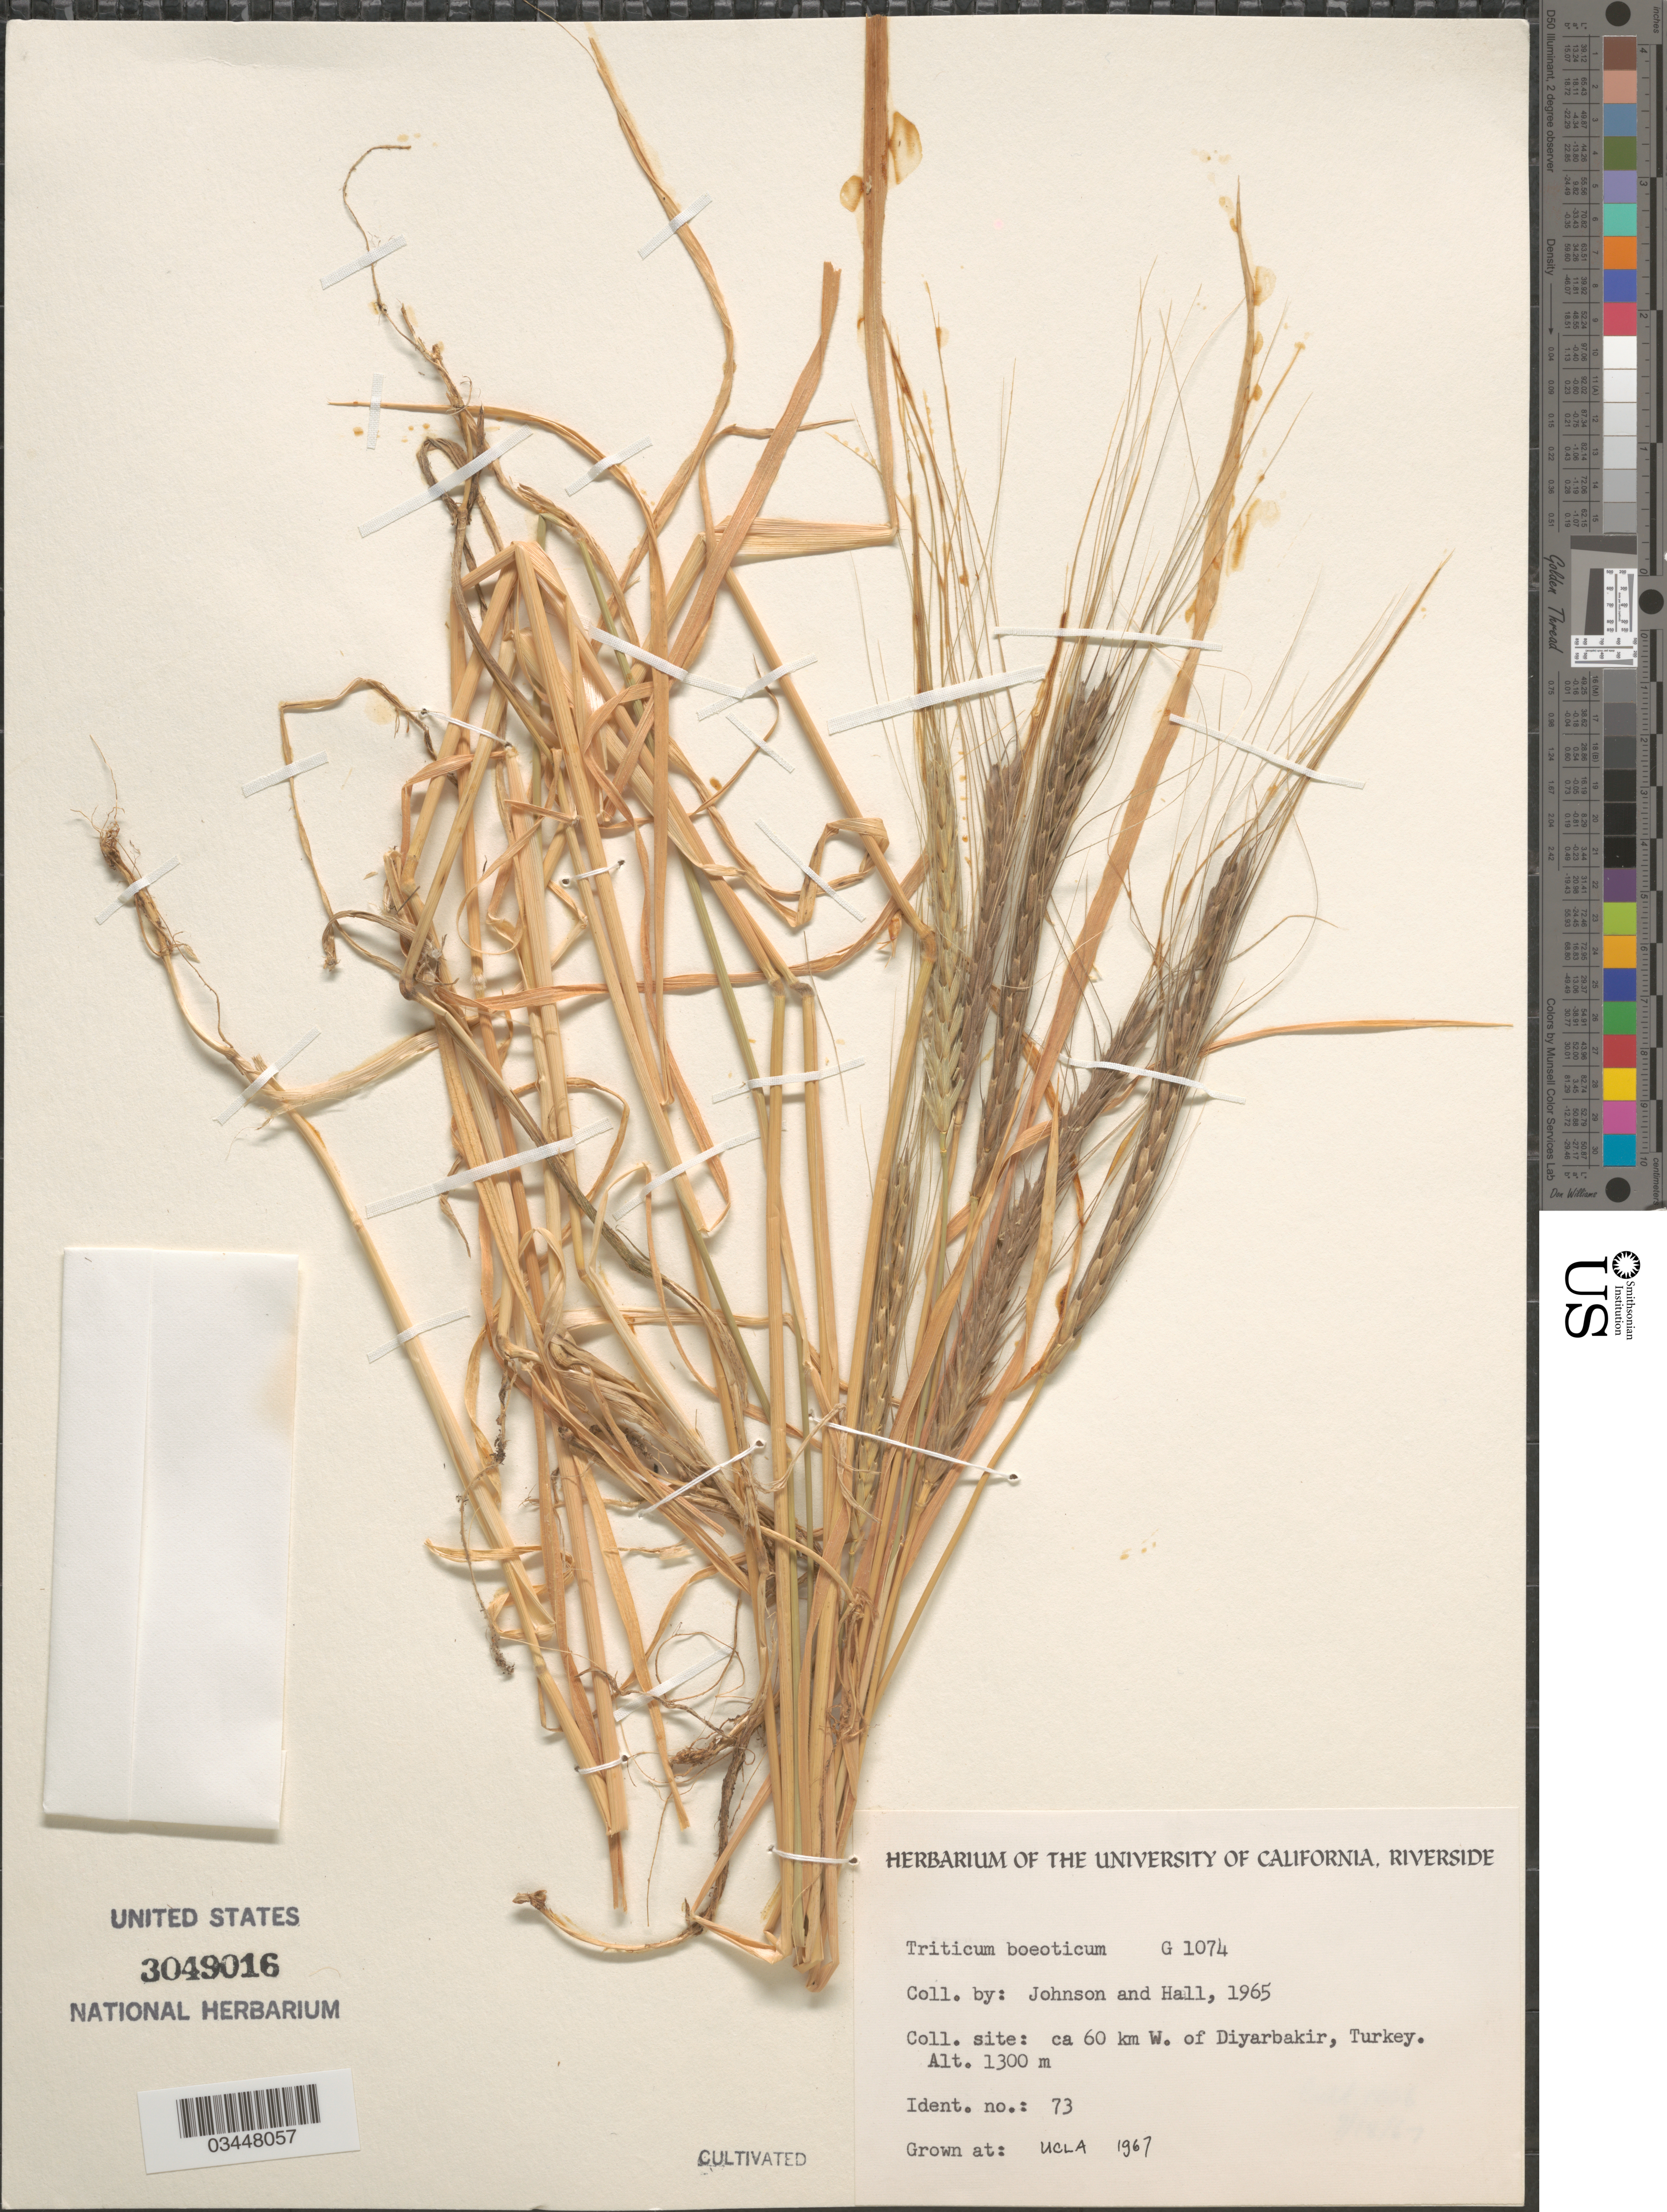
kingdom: Plantae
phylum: Tracheophyta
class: Liliopsida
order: Poales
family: Poaceae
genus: Triticum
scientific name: Triticum boeoticum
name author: Boiss.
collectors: ex herb. Univ. of California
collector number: G1074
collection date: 1967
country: United States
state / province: California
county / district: Los Angeles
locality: UCLA.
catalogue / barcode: US 3049016